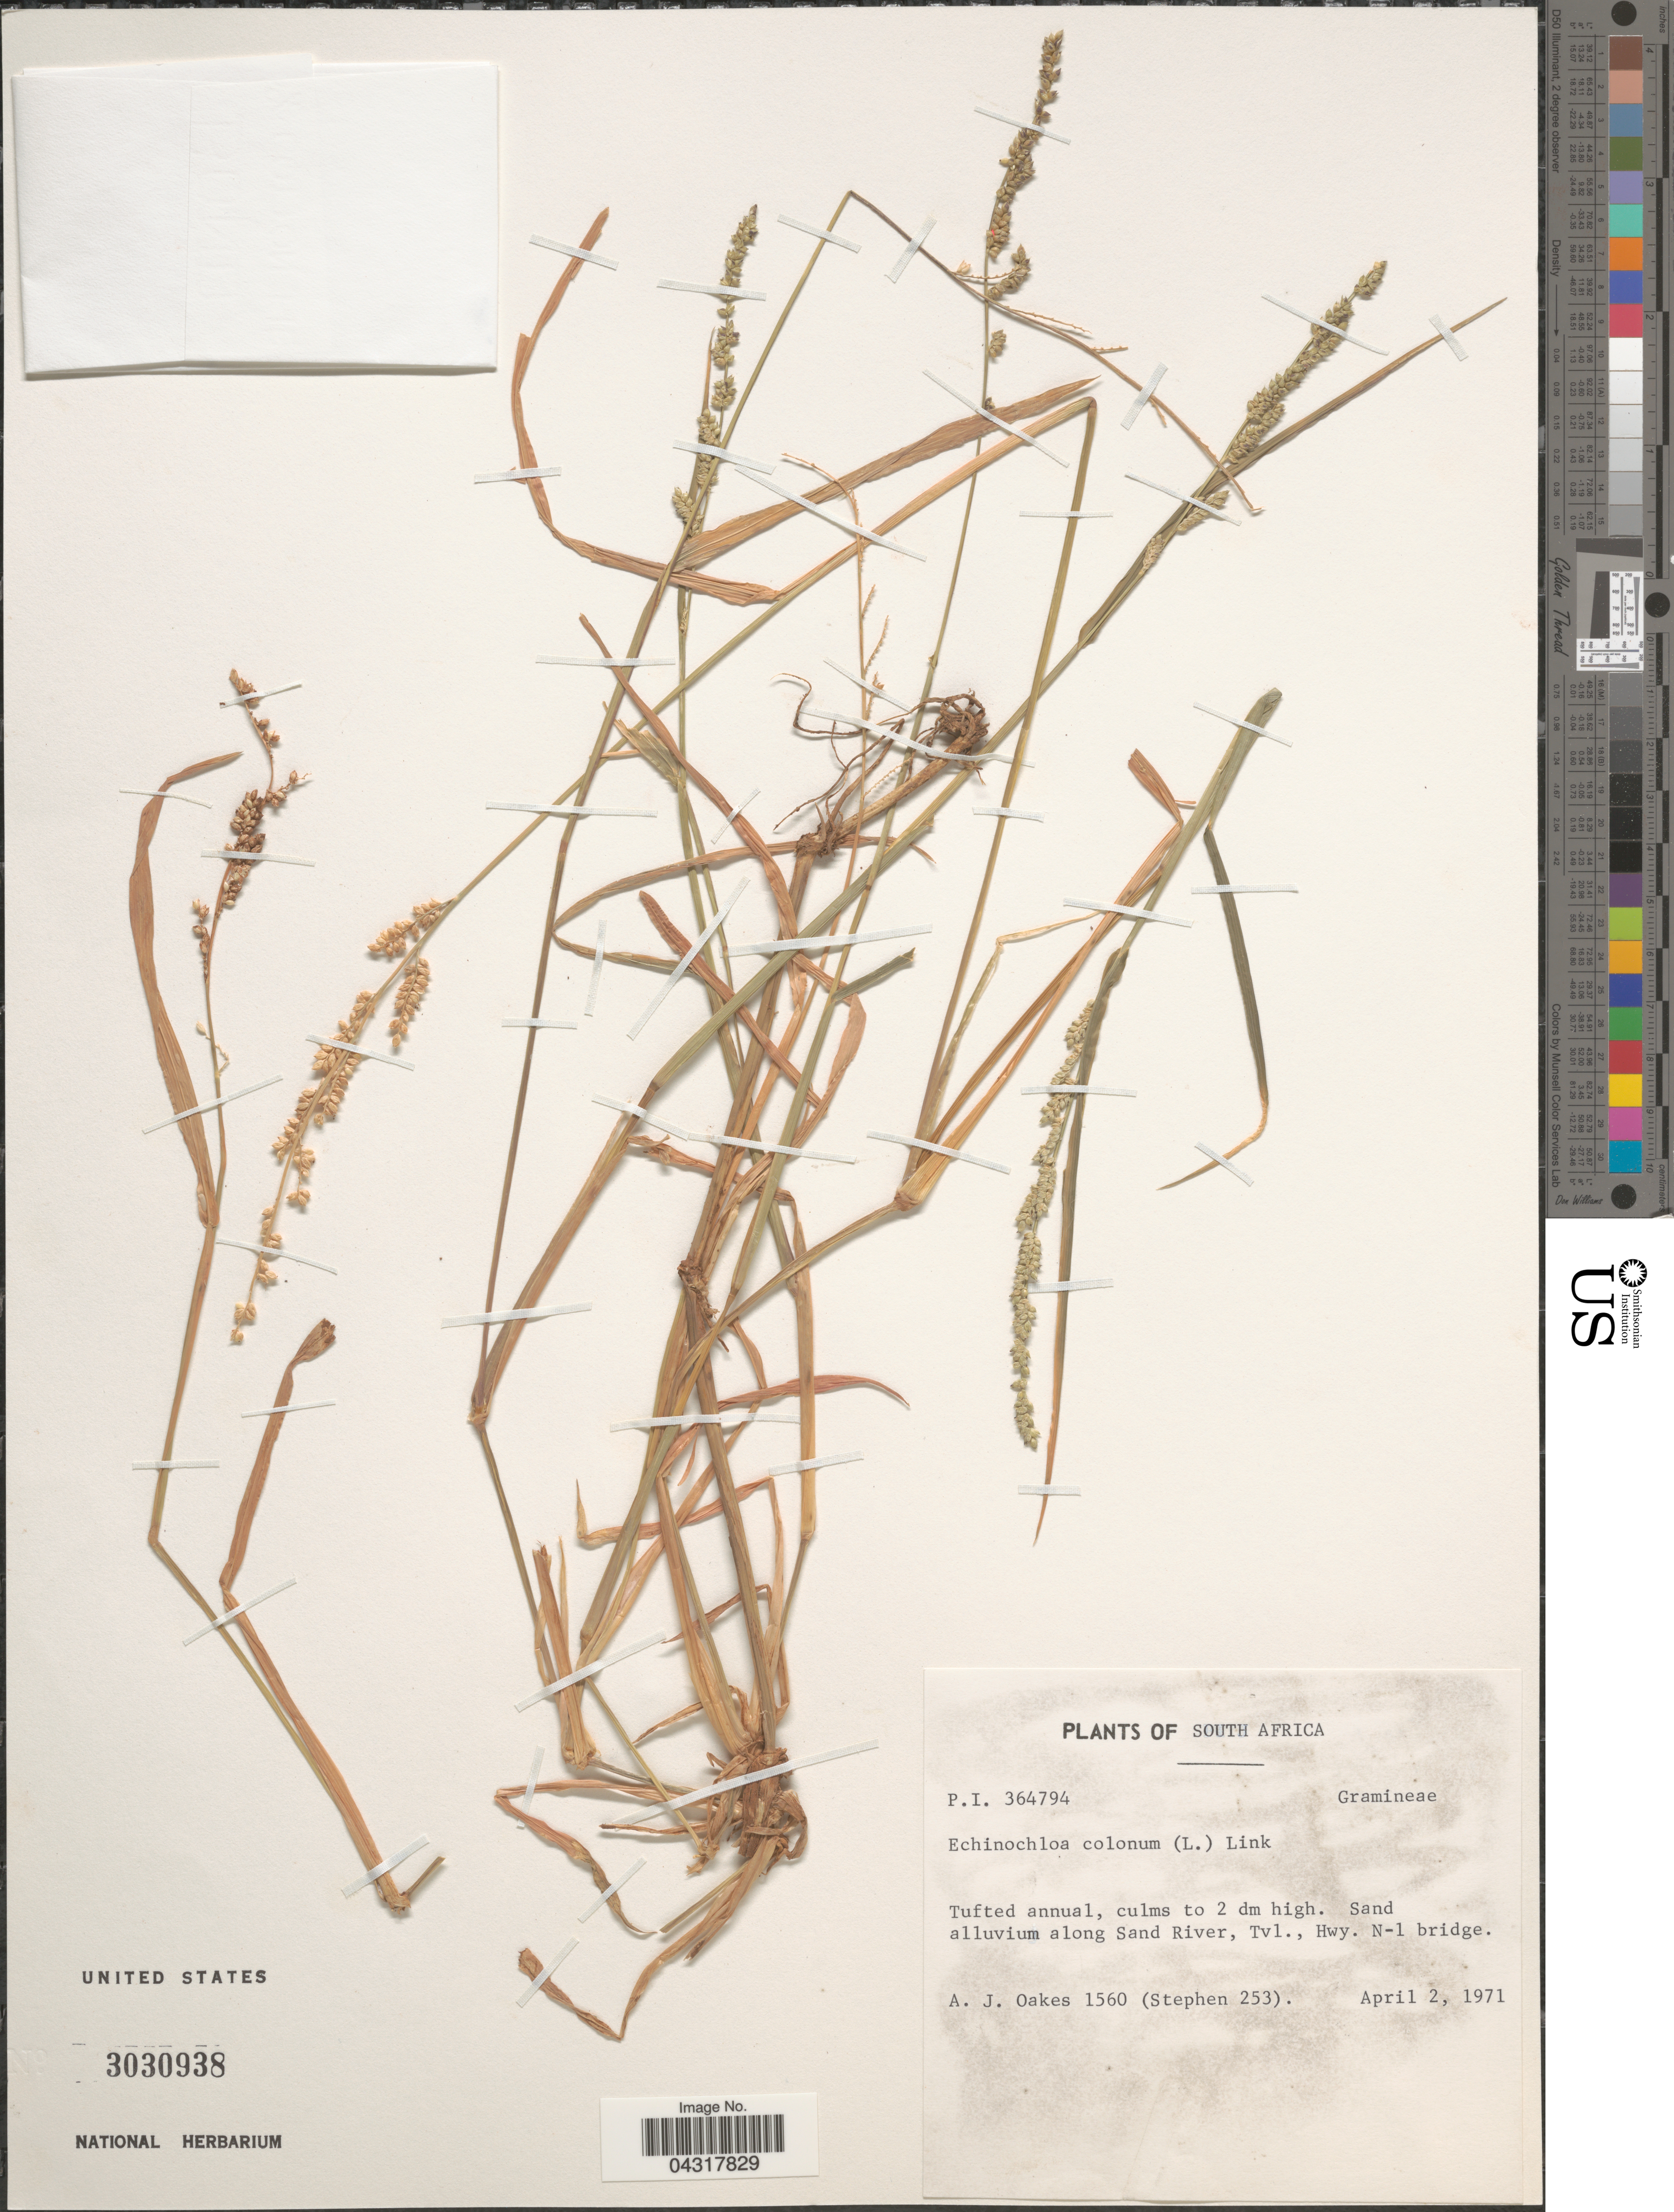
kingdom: Plantae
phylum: Tracheophyta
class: Liliopsida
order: Poales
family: Poaceae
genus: Echinochloa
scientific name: Echinochloa colona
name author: (L.) Link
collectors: A. Oakes & Stephen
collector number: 1560/253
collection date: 1971-04-02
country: South Africa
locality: Sand alluvial along Sand River, Tvl., Hwy. N-1 bridge.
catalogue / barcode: US 3030938